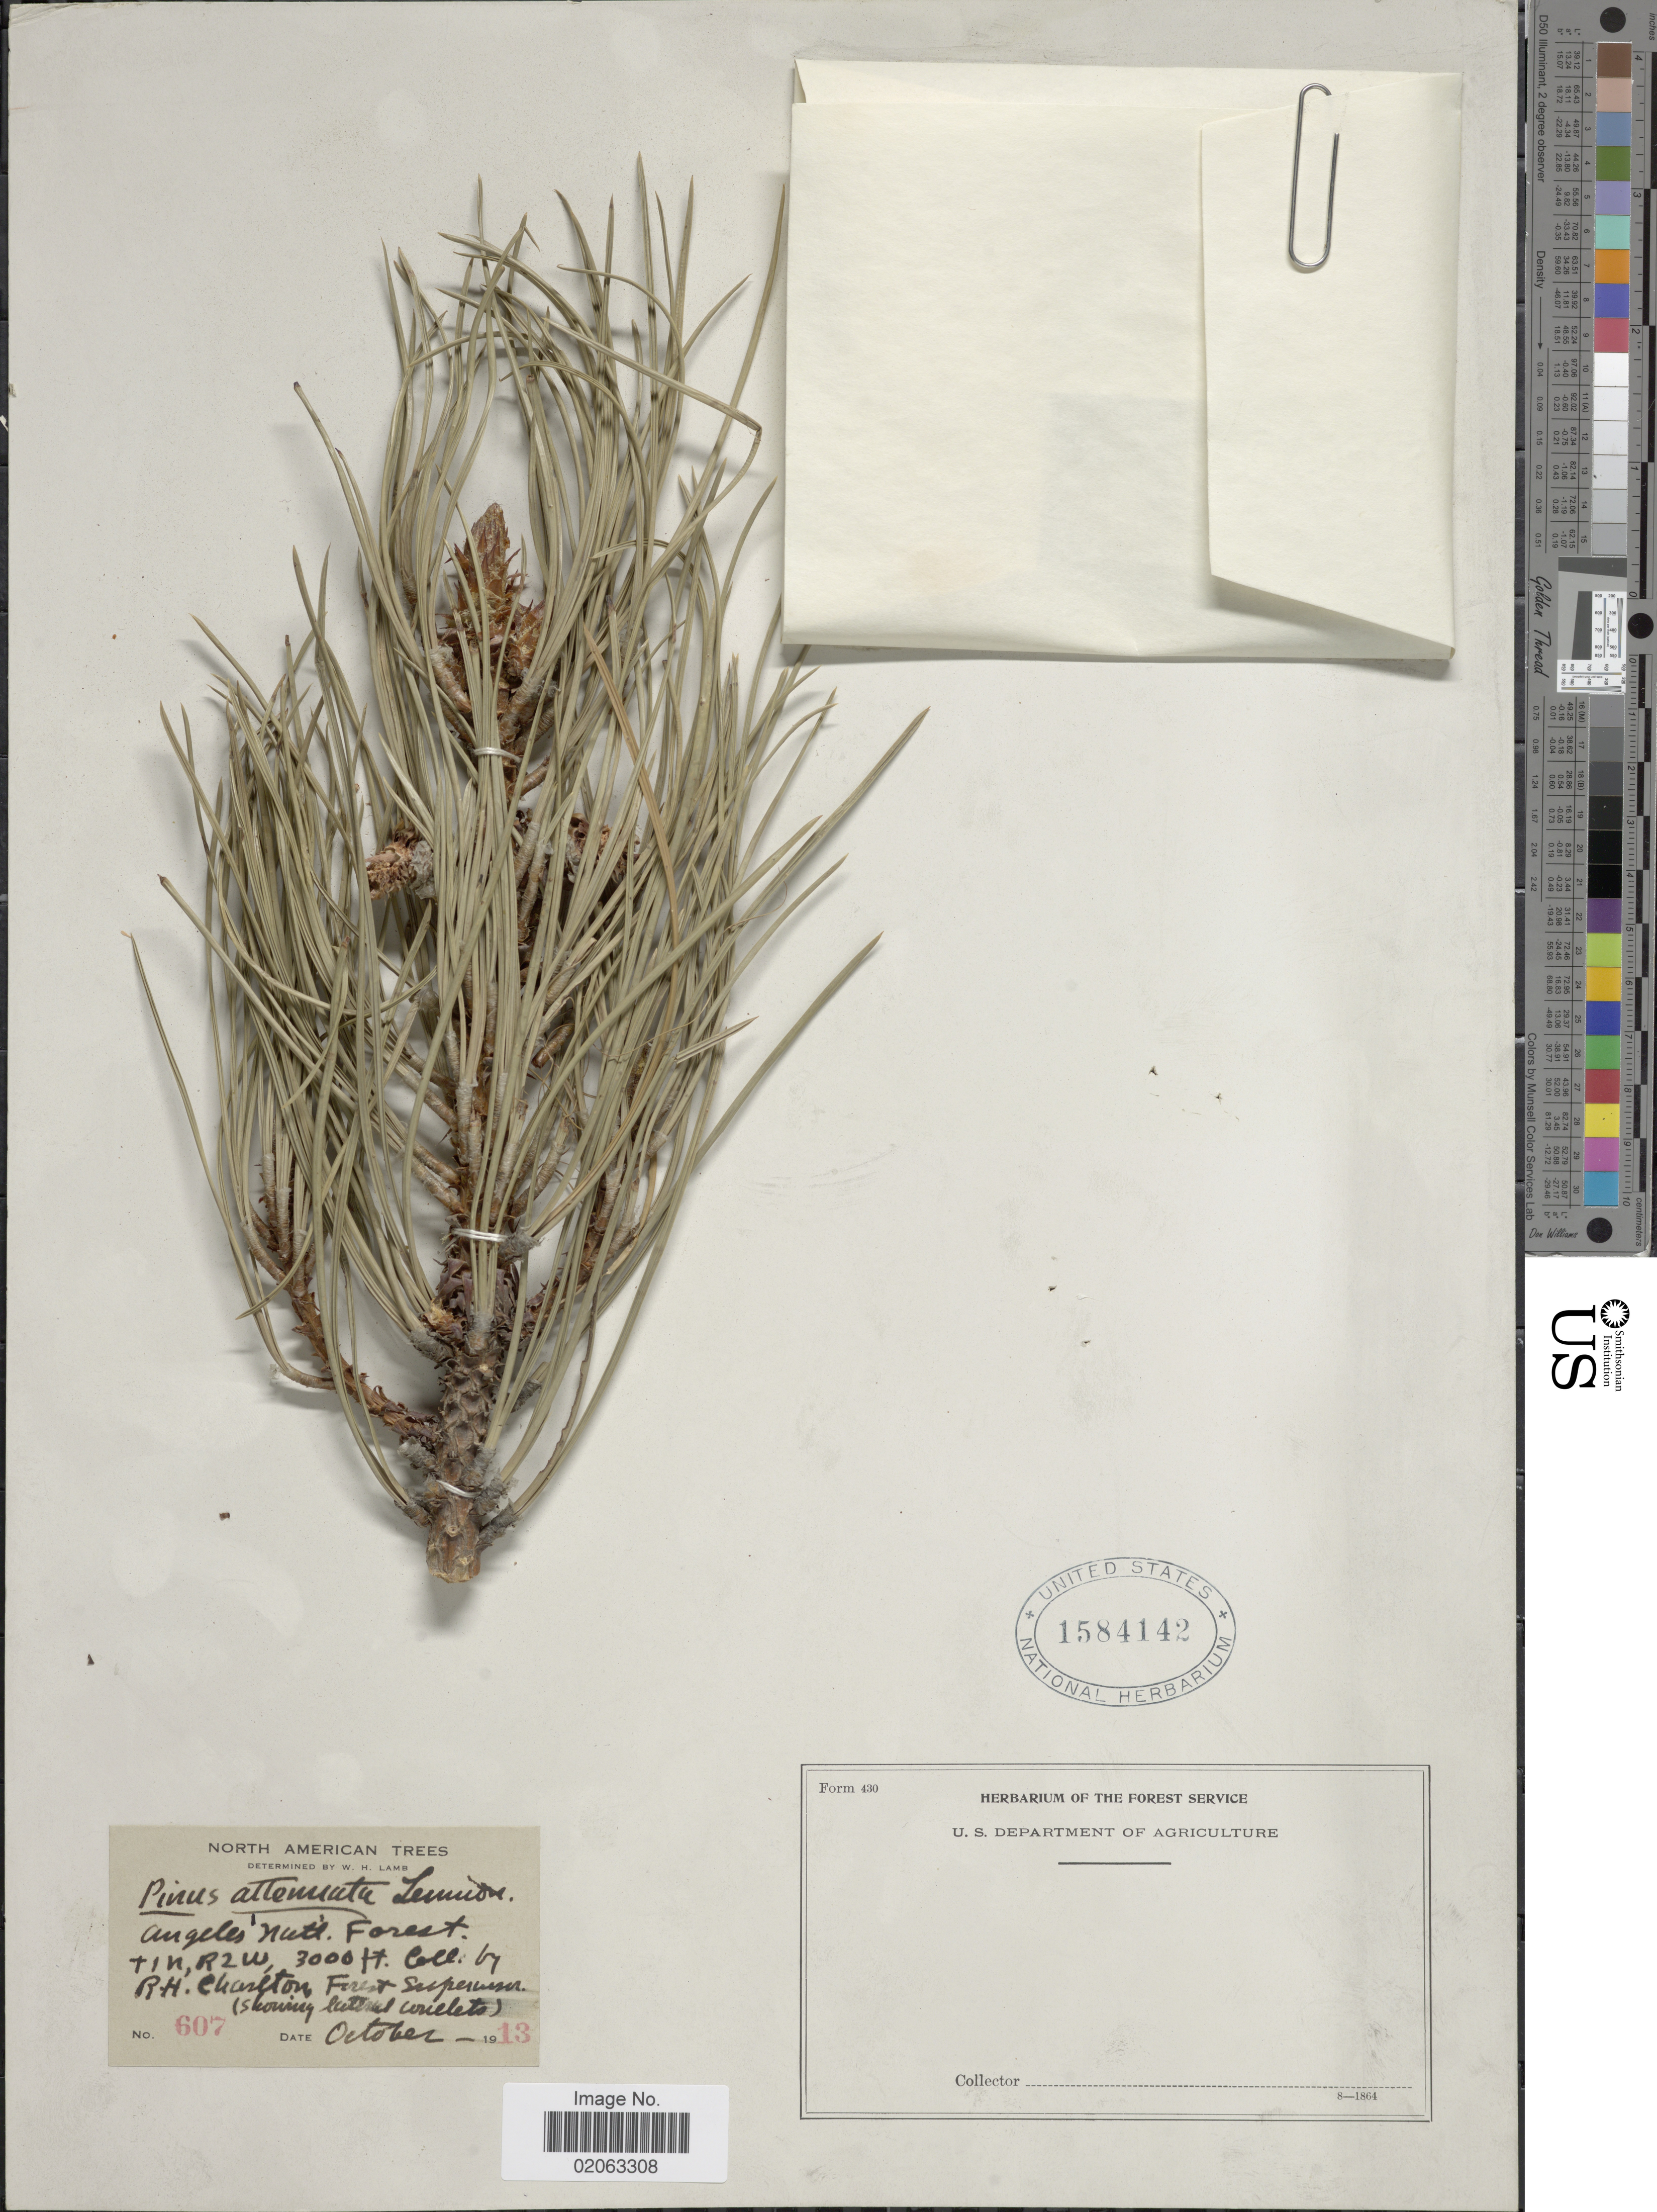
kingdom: Plantae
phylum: Tracheophyta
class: Pinopsida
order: Pinales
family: Pinaceae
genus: Pinus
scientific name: Pinus attenuata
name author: Lemmon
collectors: R. Charlton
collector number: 607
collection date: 1913-10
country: United States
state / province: California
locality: North American, Angeles Nutl Forest T 1 N, R 2 W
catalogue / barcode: US 1584142